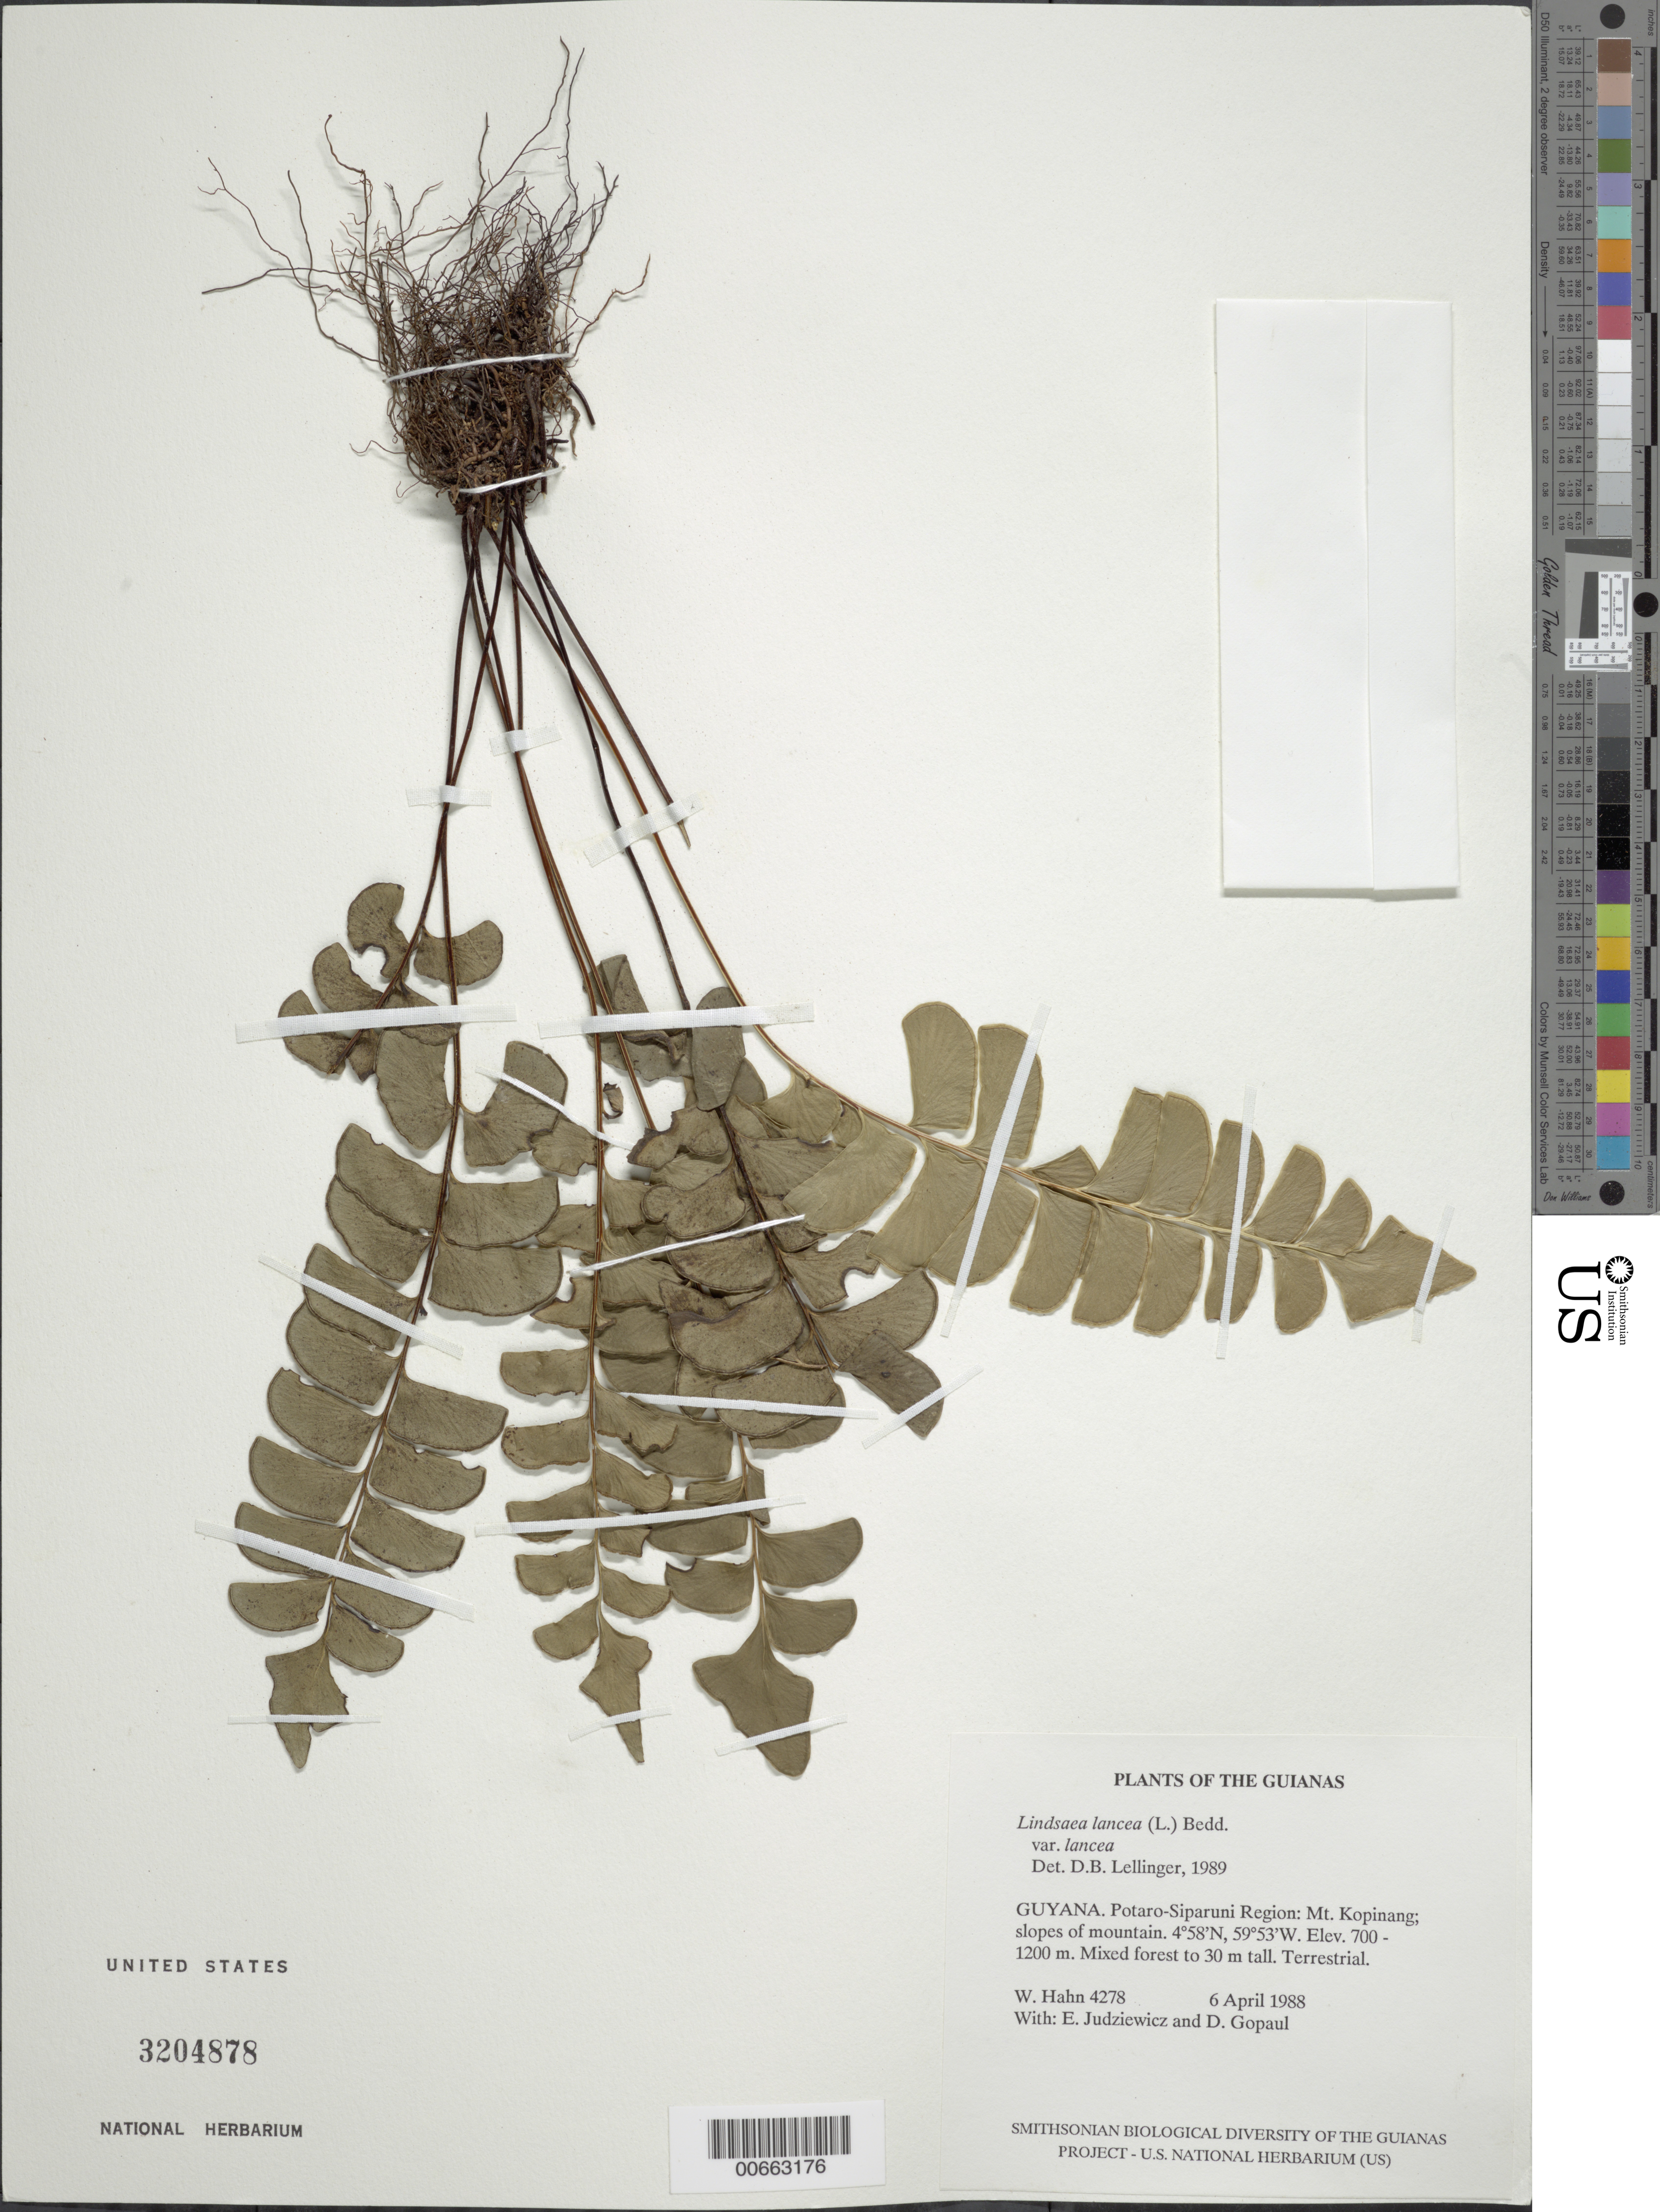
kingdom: Plantae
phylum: Tracheophyta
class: Polypodiopsida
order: Polypodiales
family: Lindsaeaceae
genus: Lindsaea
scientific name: Lindsaea lancea var. lancea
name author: (L.) Bedd.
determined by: Lellinger, David B., (BOT), Smithsonian Institution - National Museum of Natural History (UNITED STATES)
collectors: W. Hahn, E. J. Judziewicz & D. Gopaul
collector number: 4278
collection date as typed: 6 April 1988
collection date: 1988-04-06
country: Guyana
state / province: Potaro-Siparuni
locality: Mt. Kopinang; slopes of mountain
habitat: Mixed forest to 30 m tall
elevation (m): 700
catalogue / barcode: US 3204878